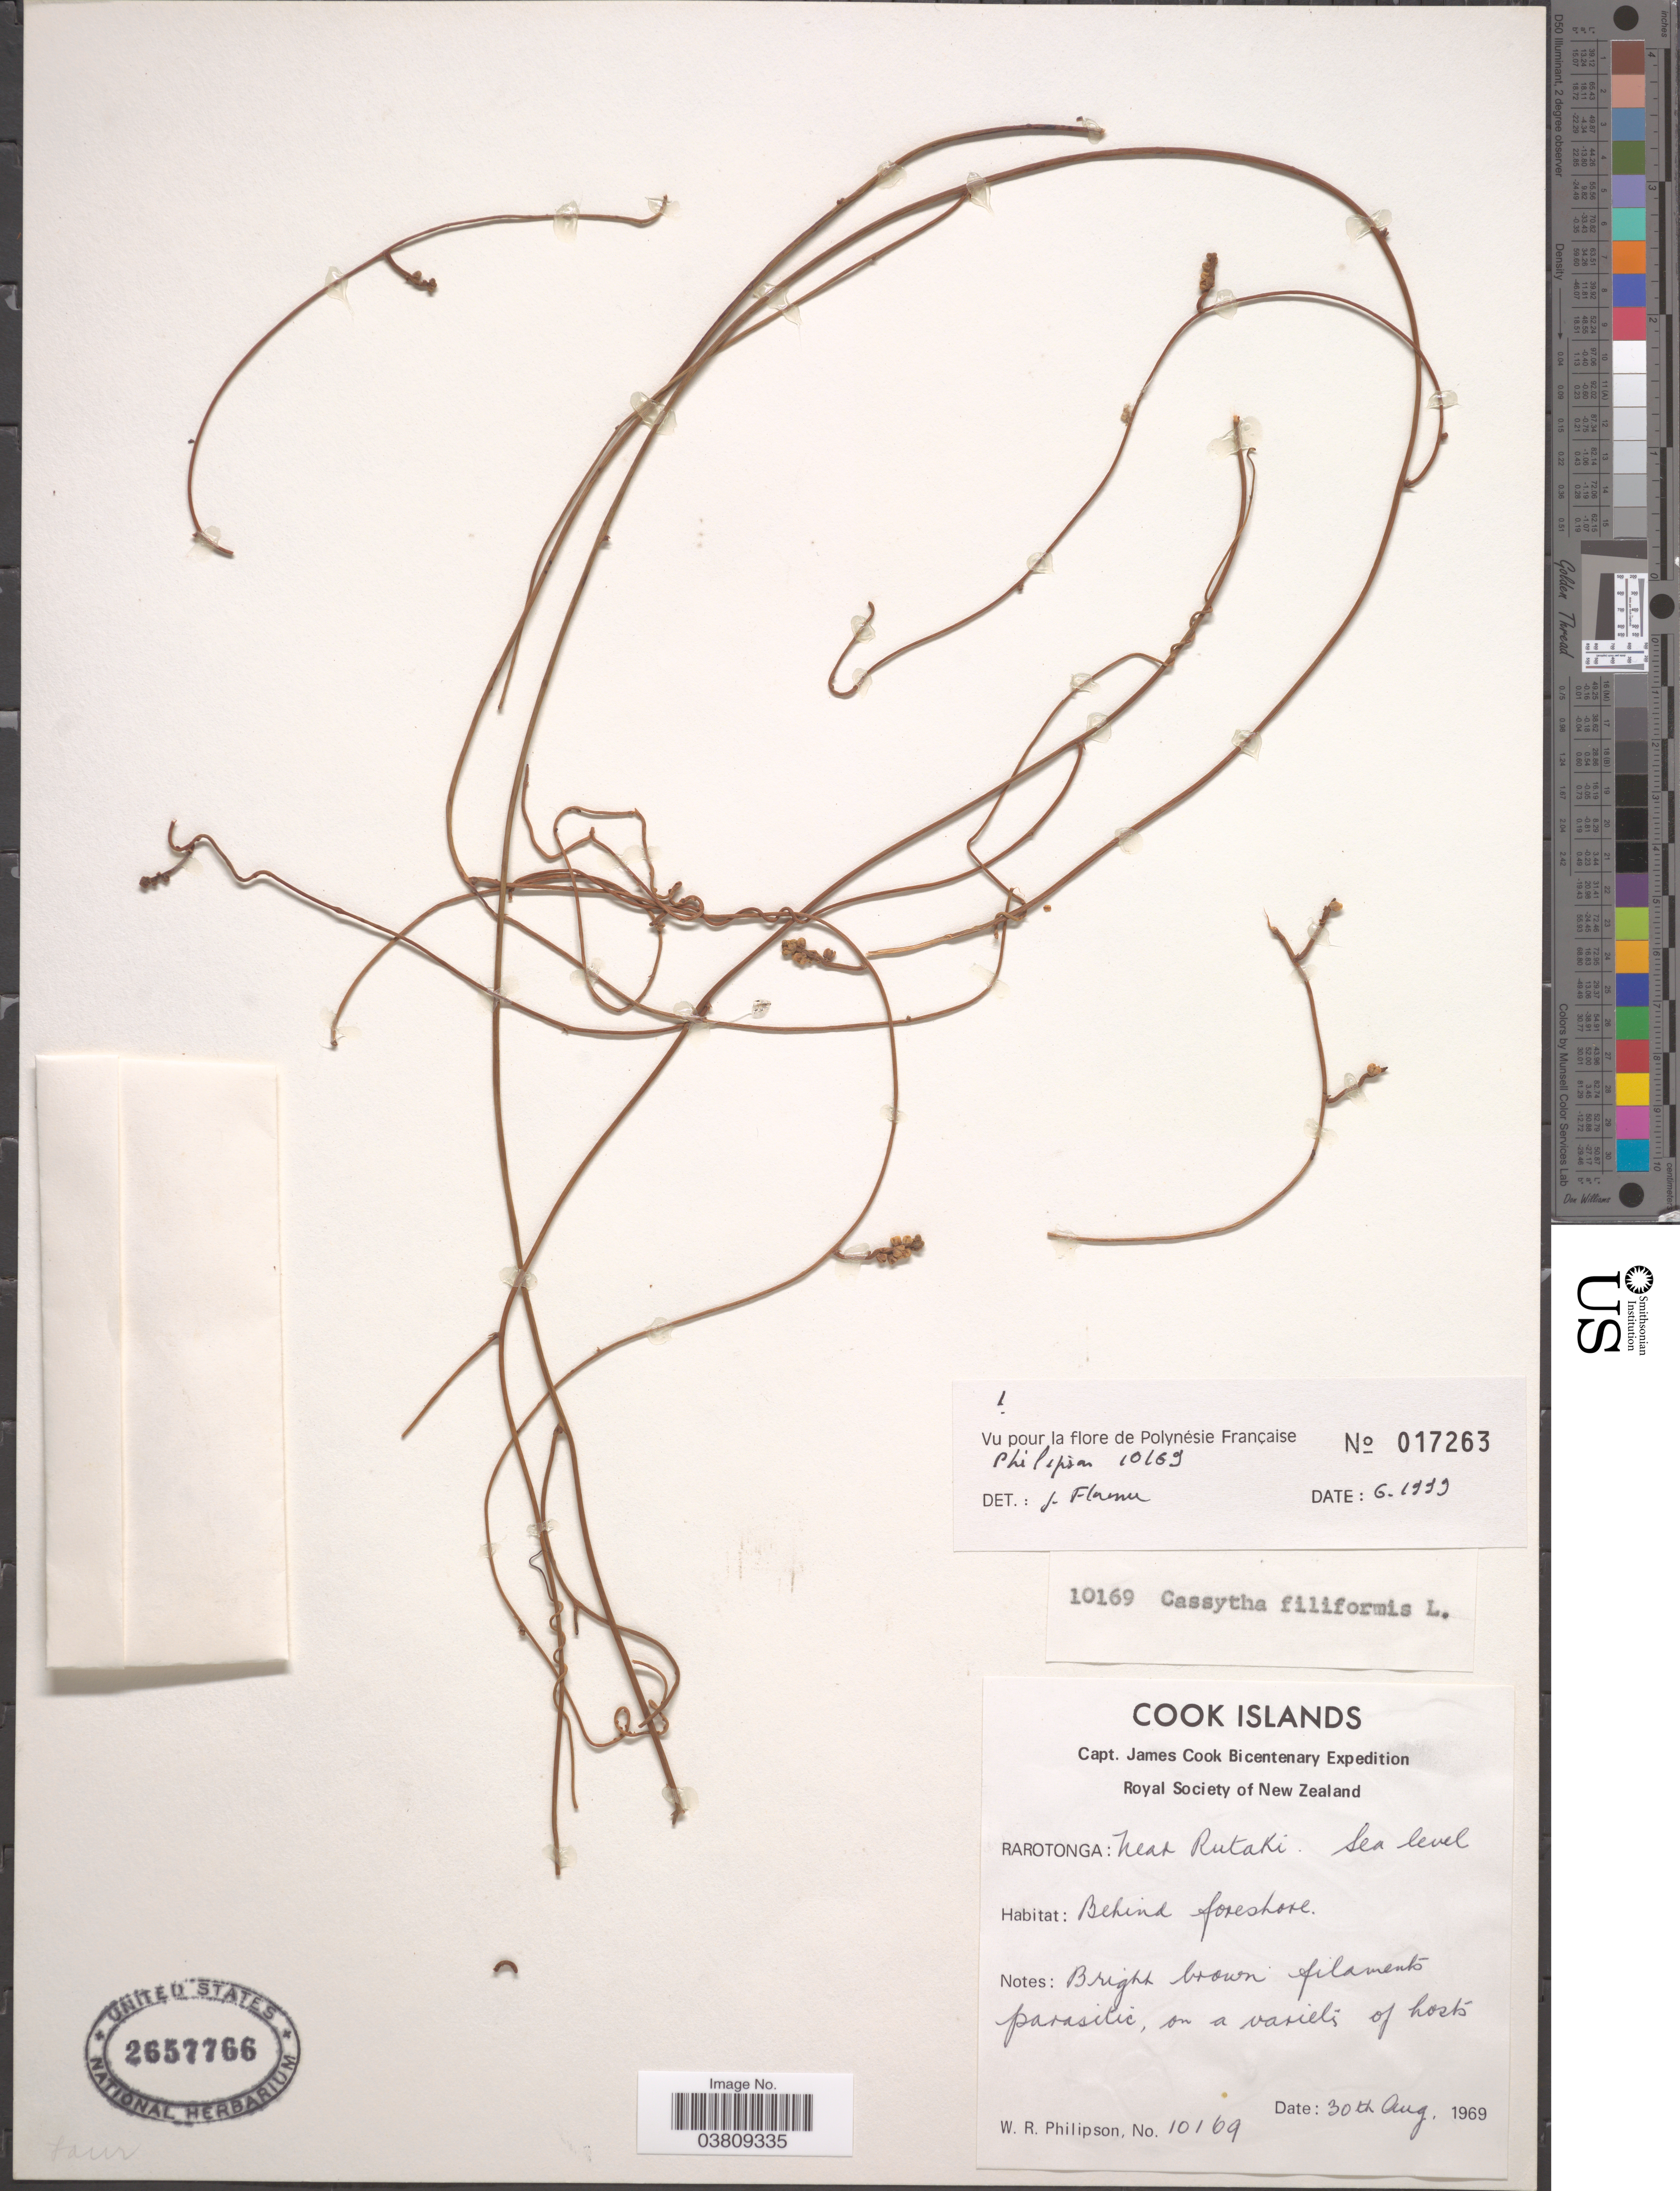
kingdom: Plantae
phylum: Tracheophyta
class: Magnoliopsida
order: Laurales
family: Lauraceae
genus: Cassytha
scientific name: Cassytha filiformis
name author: L.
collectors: W. R. Philipson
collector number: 10169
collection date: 1969-08-30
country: Cook Islands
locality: Rarotonga: near Rutaki.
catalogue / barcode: US 2657766